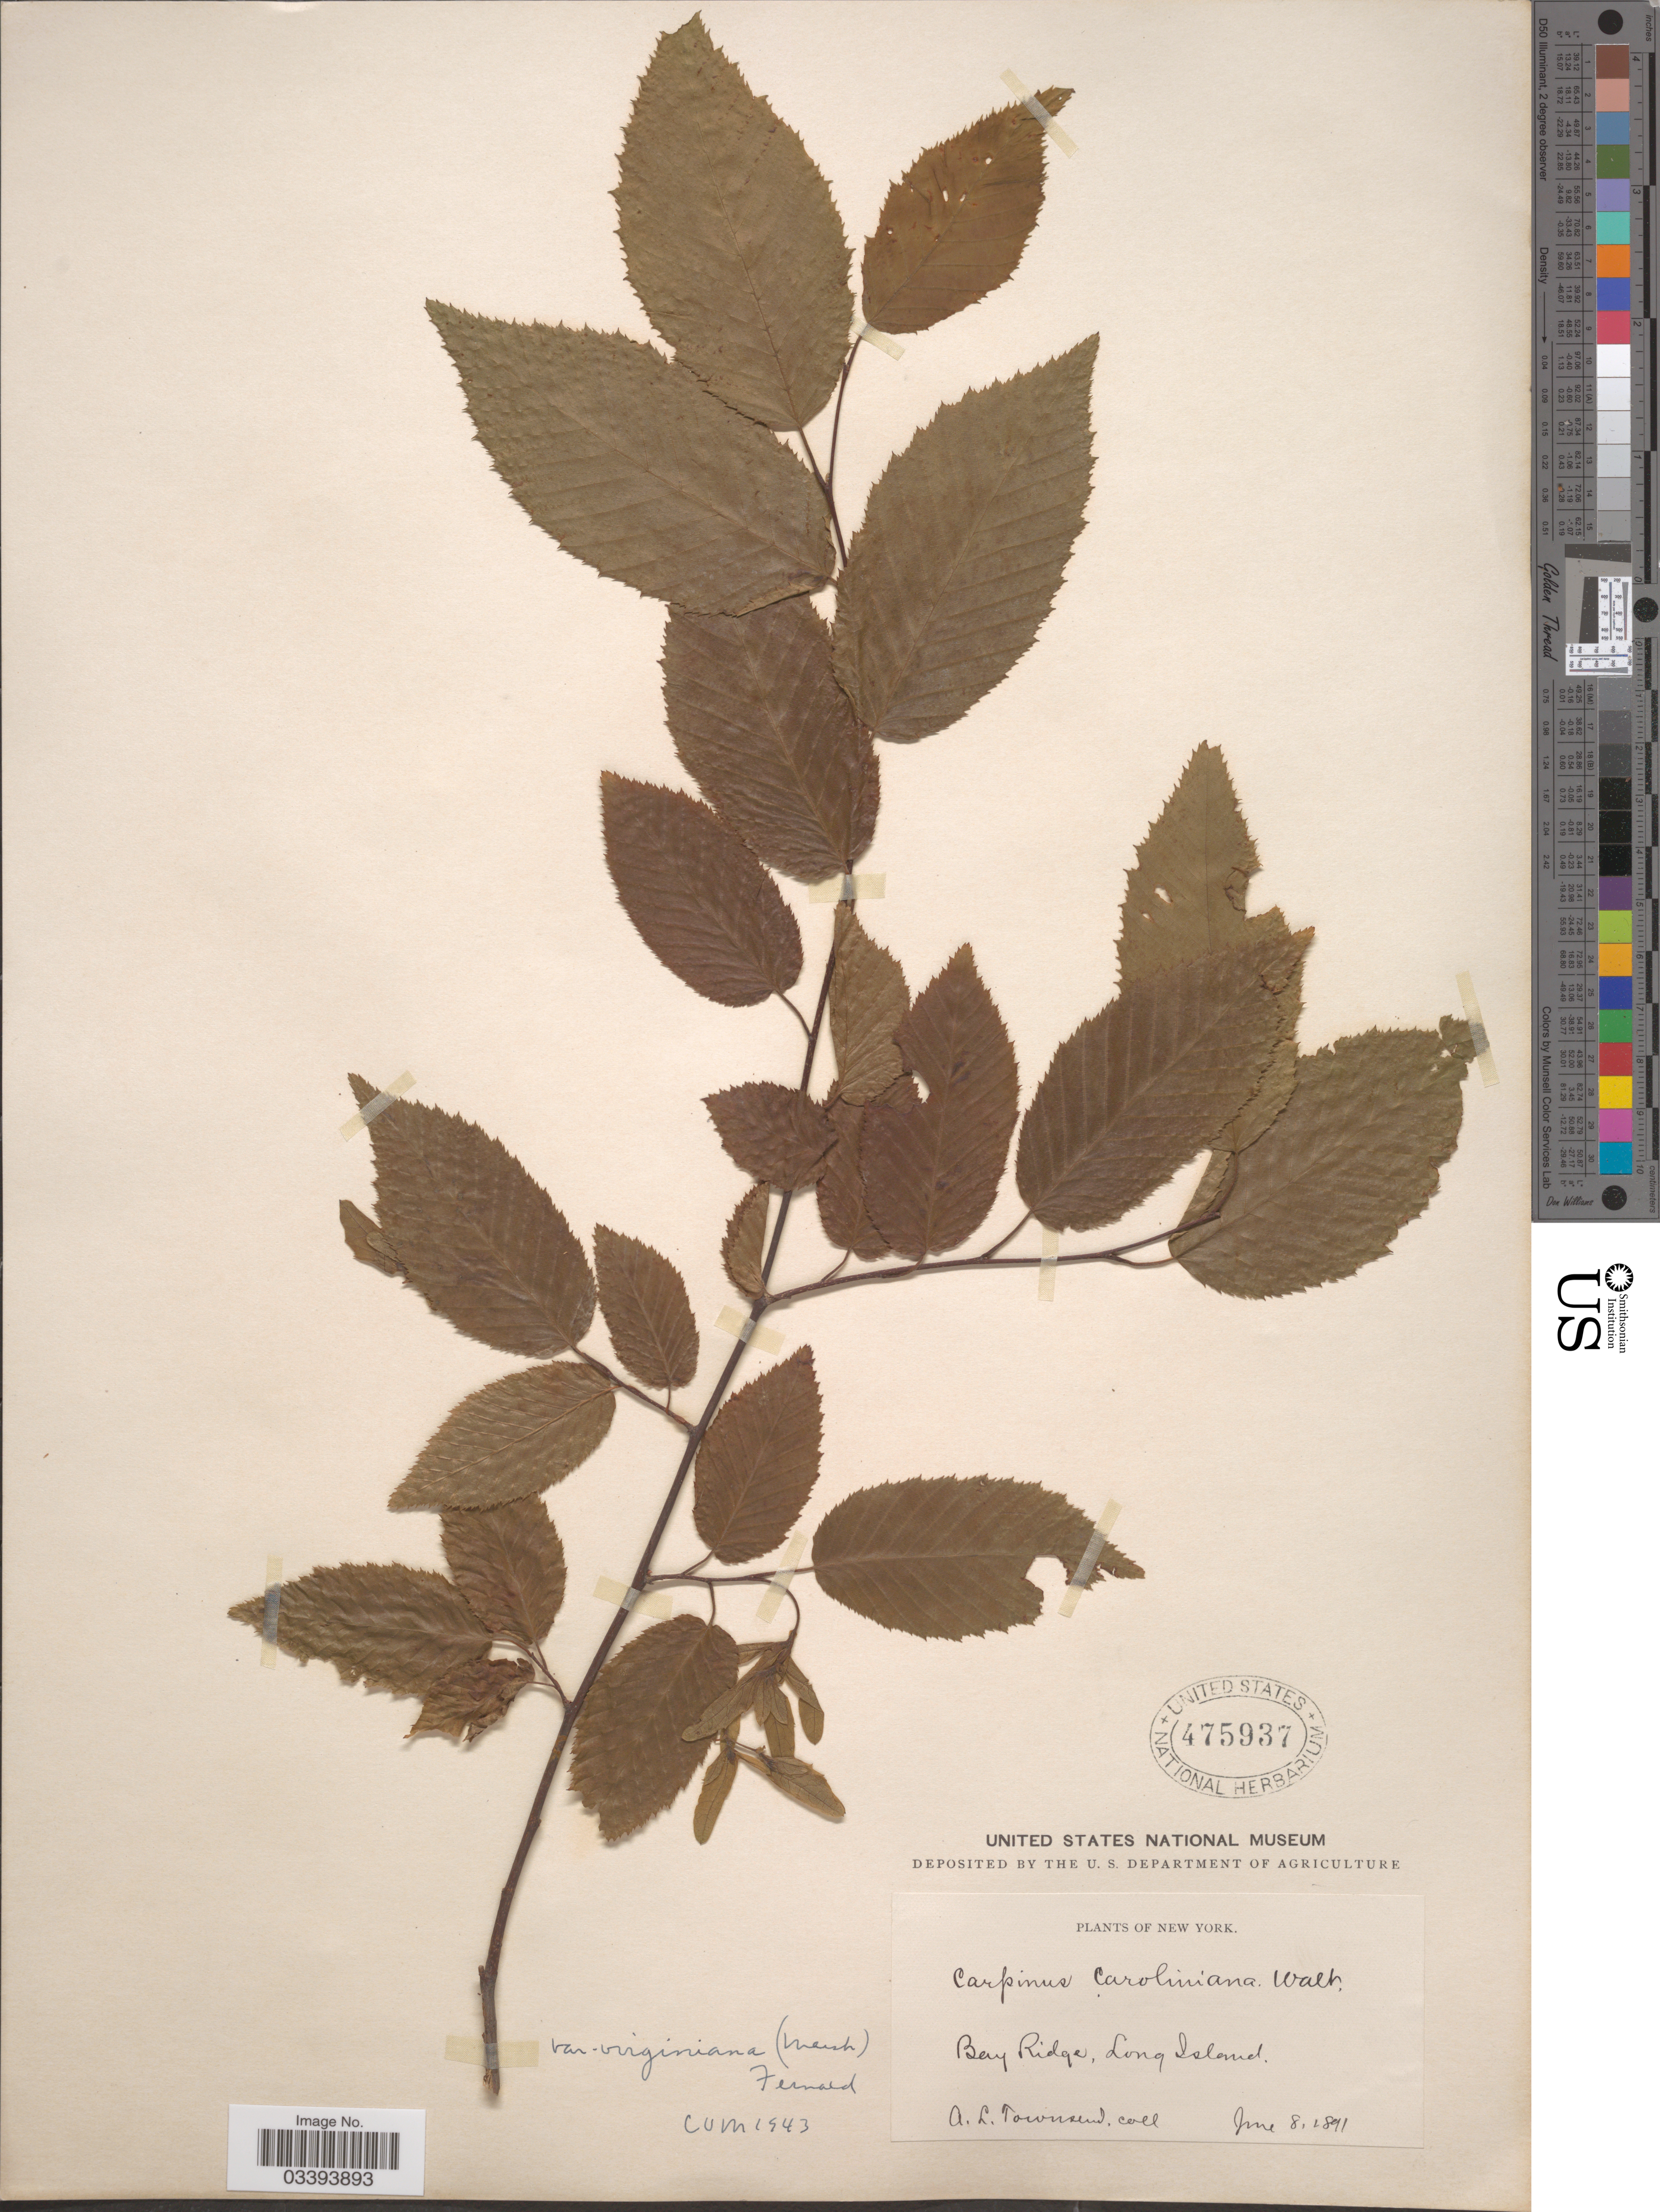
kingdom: Plantae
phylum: Tracheophyta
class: Magnoliopsida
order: Fagales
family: Betulaceae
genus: Carpinus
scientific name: Carpinus caroliniana subsp. virginiana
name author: (Marshall) Furlow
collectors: A. Townsend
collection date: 1891-06-08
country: United States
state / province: New York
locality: Bay Ridge, Long Island.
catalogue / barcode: US 475937